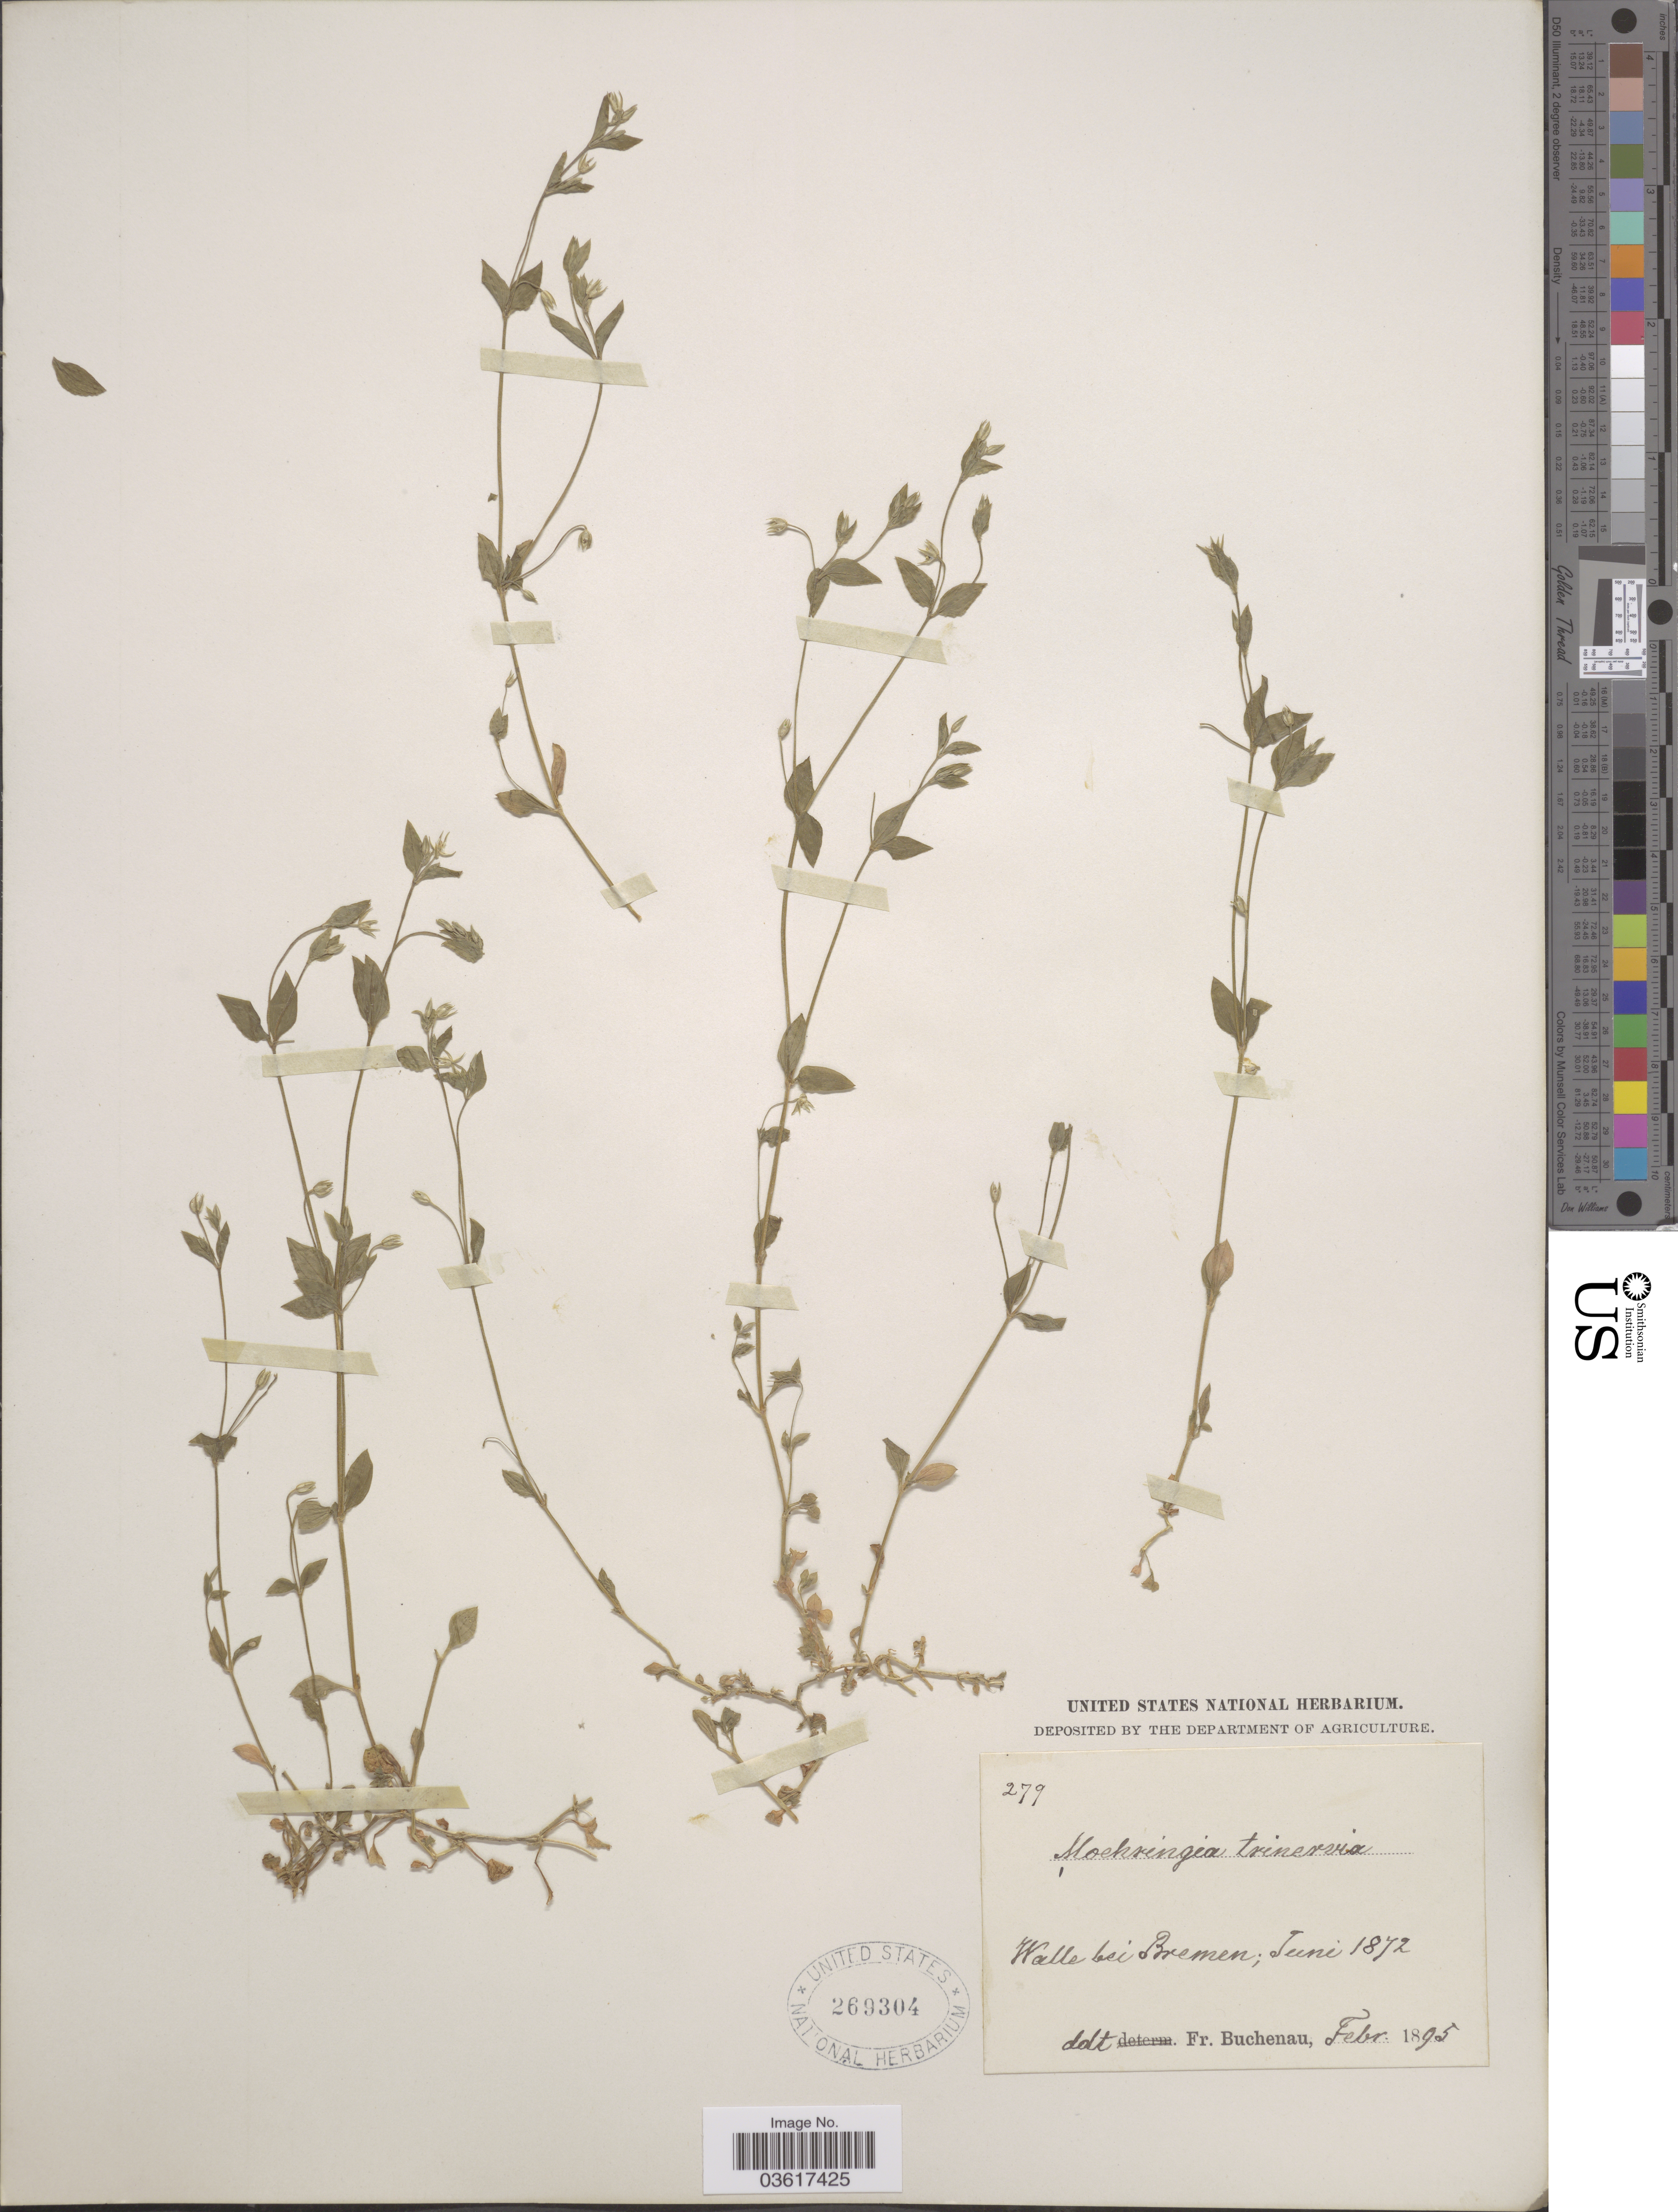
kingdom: Plantae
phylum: Tracheophyta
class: Magnoliopsida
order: Caryophyllales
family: Caryophyllaceae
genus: Moehringia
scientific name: Moehringia trinervia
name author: (L.) Clairv.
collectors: F. Buchenau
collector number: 279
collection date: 1872-06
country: Germany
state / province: Bremen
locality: Walle bei Bremen.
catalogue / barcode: US 269304